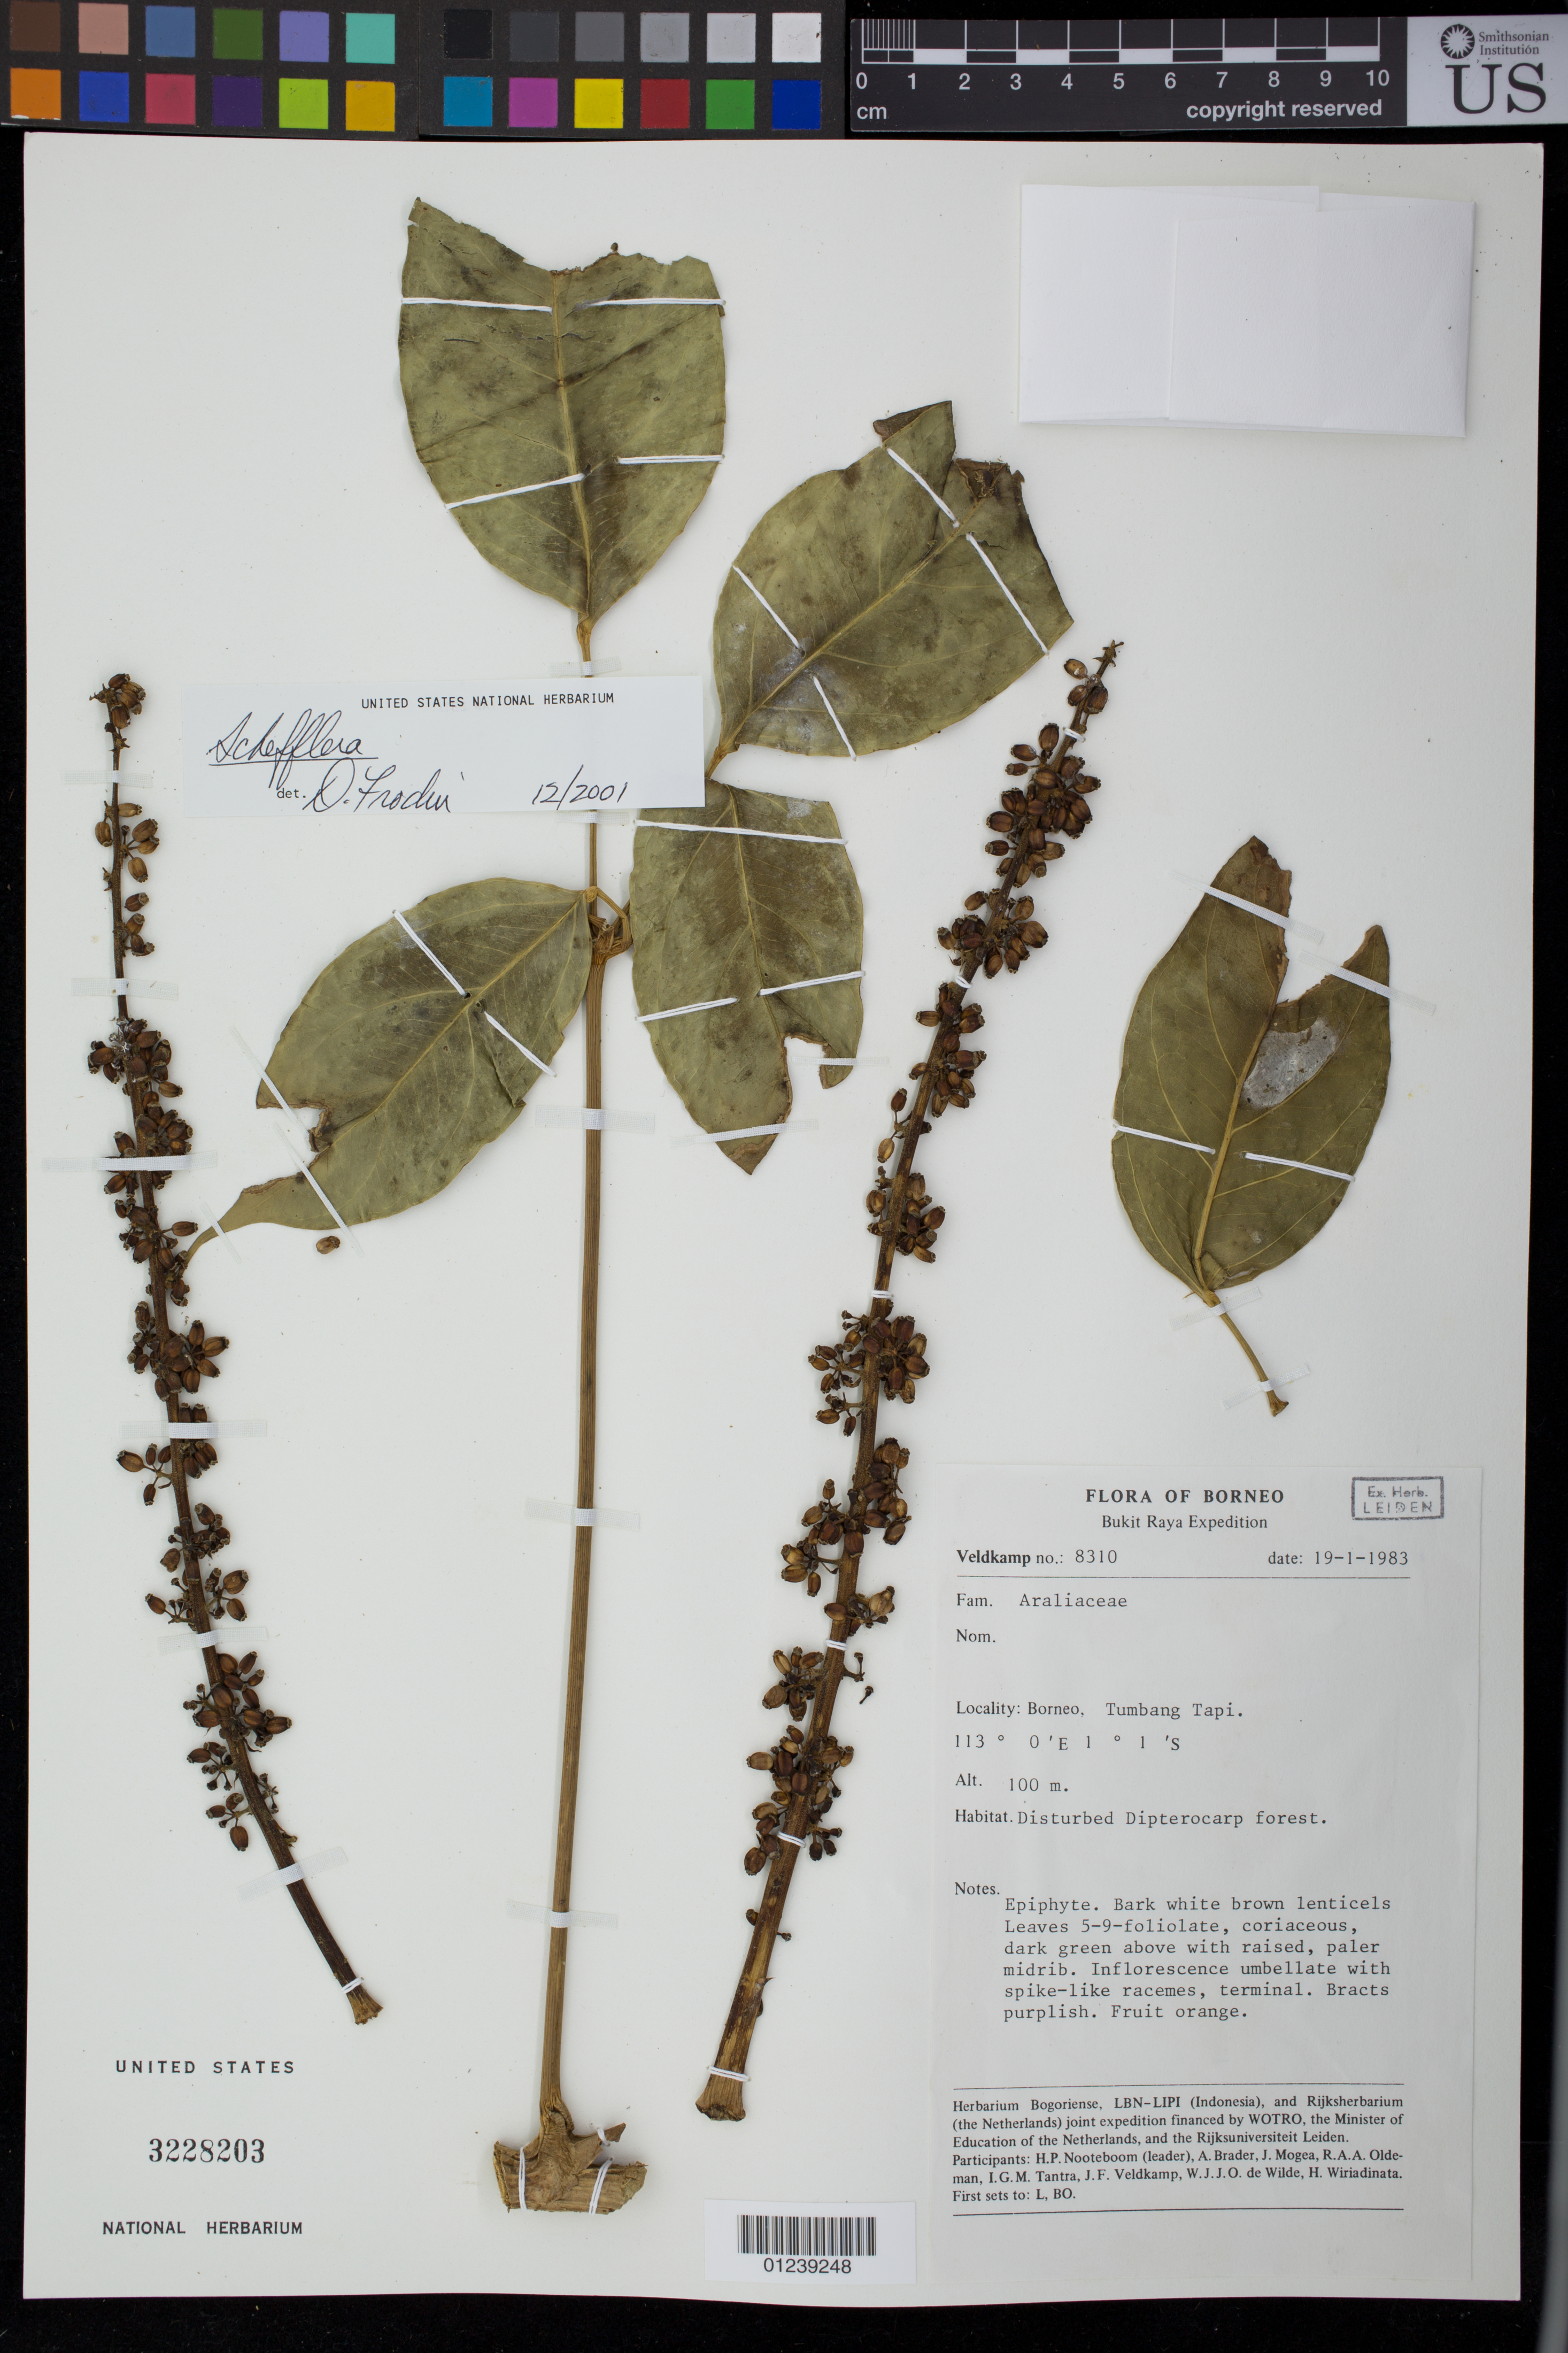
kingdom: Plantae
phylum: Tracheophyta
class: Magnoliopsida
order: Apiales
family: Araliaceae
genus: Schefflera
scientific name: Schefflera sp.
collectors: J. F. Veldkamp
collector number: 8310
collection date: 1983-01-19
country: Indonesia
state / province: Kalimantan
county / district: Kalimantan Tengah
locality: Borneo: Tumbang Tapi.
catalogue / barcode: US 3228203